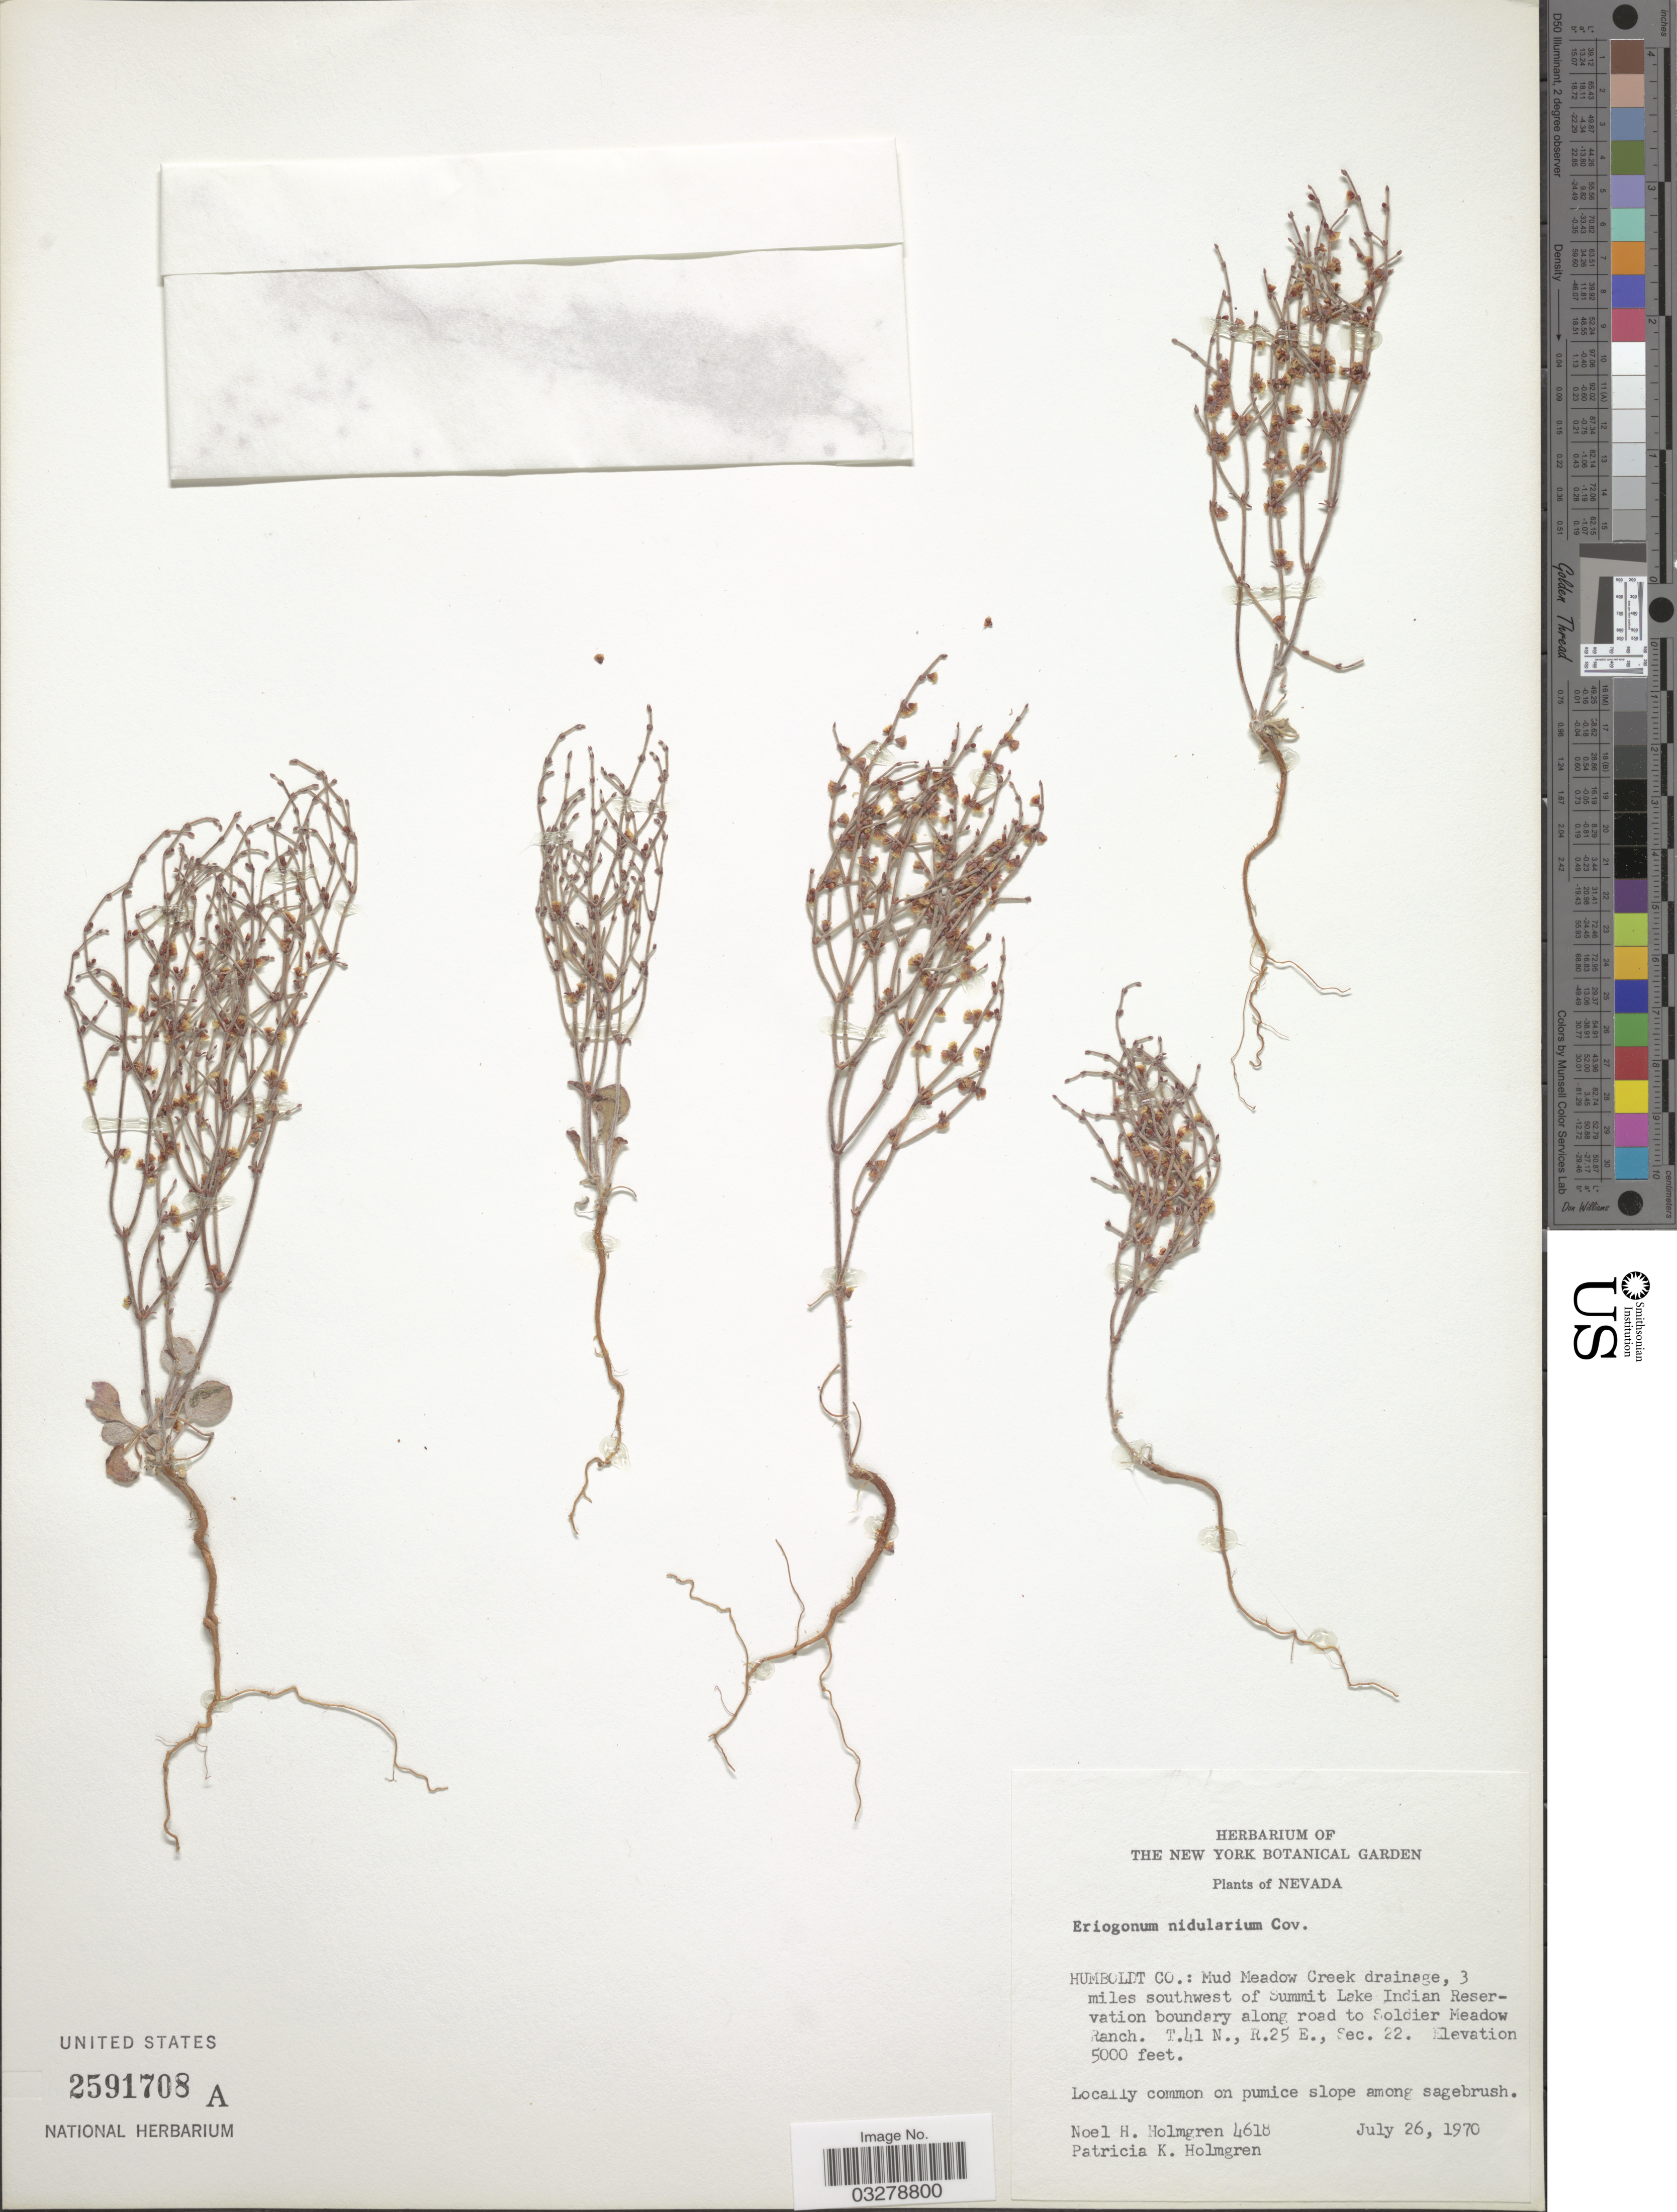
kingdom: Plantae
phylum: Tracheophyta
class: Magnoliopsida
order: Caryophyllales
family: Polygonaceae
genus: Eriogonum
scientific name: Eriogonum nidularium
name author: Coville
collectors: N. H. Holmgren & P. K. Holmgren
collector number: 4618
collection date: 1970-07-26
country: United States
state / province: Nevada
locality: Humboldt Co.: Mud Meadow Creek drainage, 3 miles southwest of Summit Lake Indian Reservation boundary along road to Soldier Meadow Ranch. T.41 N., R.25 E., Sec. 22.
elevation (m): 1524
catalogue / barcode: US 2591708A